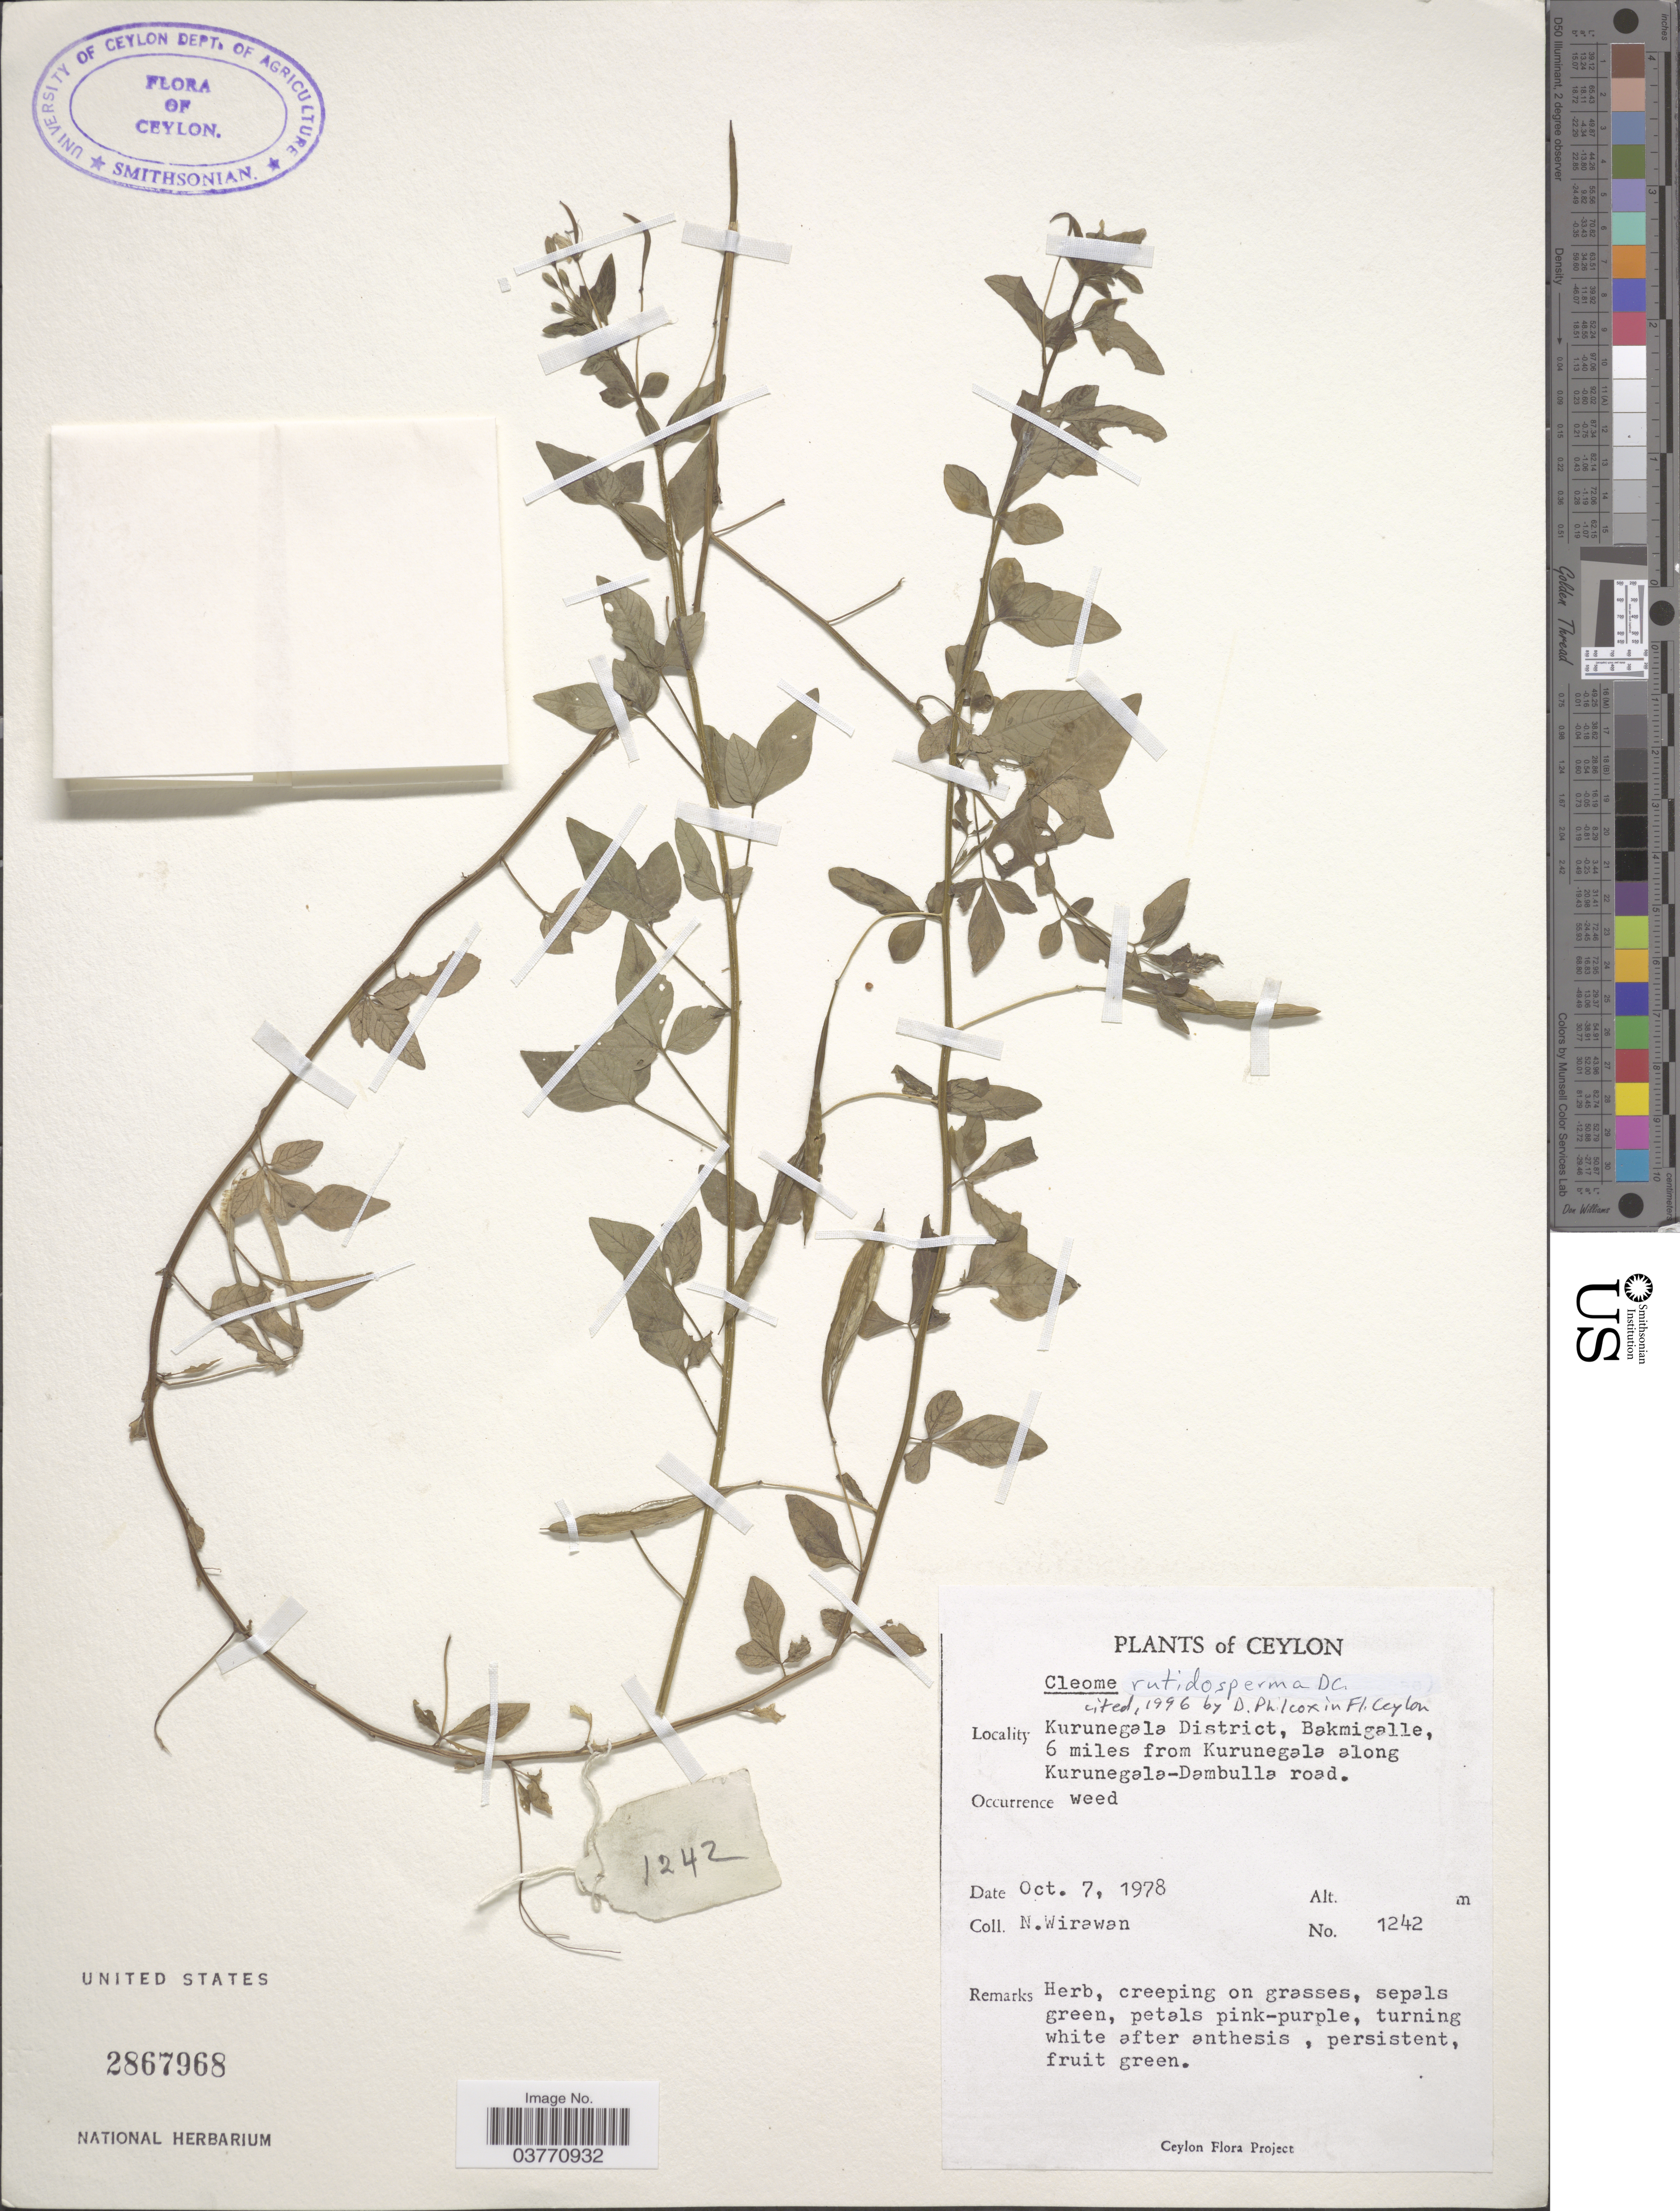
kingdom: Plantae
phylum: Tracheophyta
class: Magnoliopsida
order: Brassicales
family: Cleomaceae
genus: Sieruela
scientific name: Sieruela rutidosperma var. rutidosperma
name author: (DC.) Roalson & J.C. Hall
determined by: Strong, Mark T., (BOT), Smithsonian Institution - National Museum of Natural History (UNITED STATES)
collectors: N. Wirawan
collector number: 1242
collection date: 1978-10-07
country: Sri Lanka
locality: Ceylon. Kurunegala District, Bakmigalle, 6 miles from Kurunegala along Kurunegala-Dambulla road.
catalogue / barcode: US 2867968